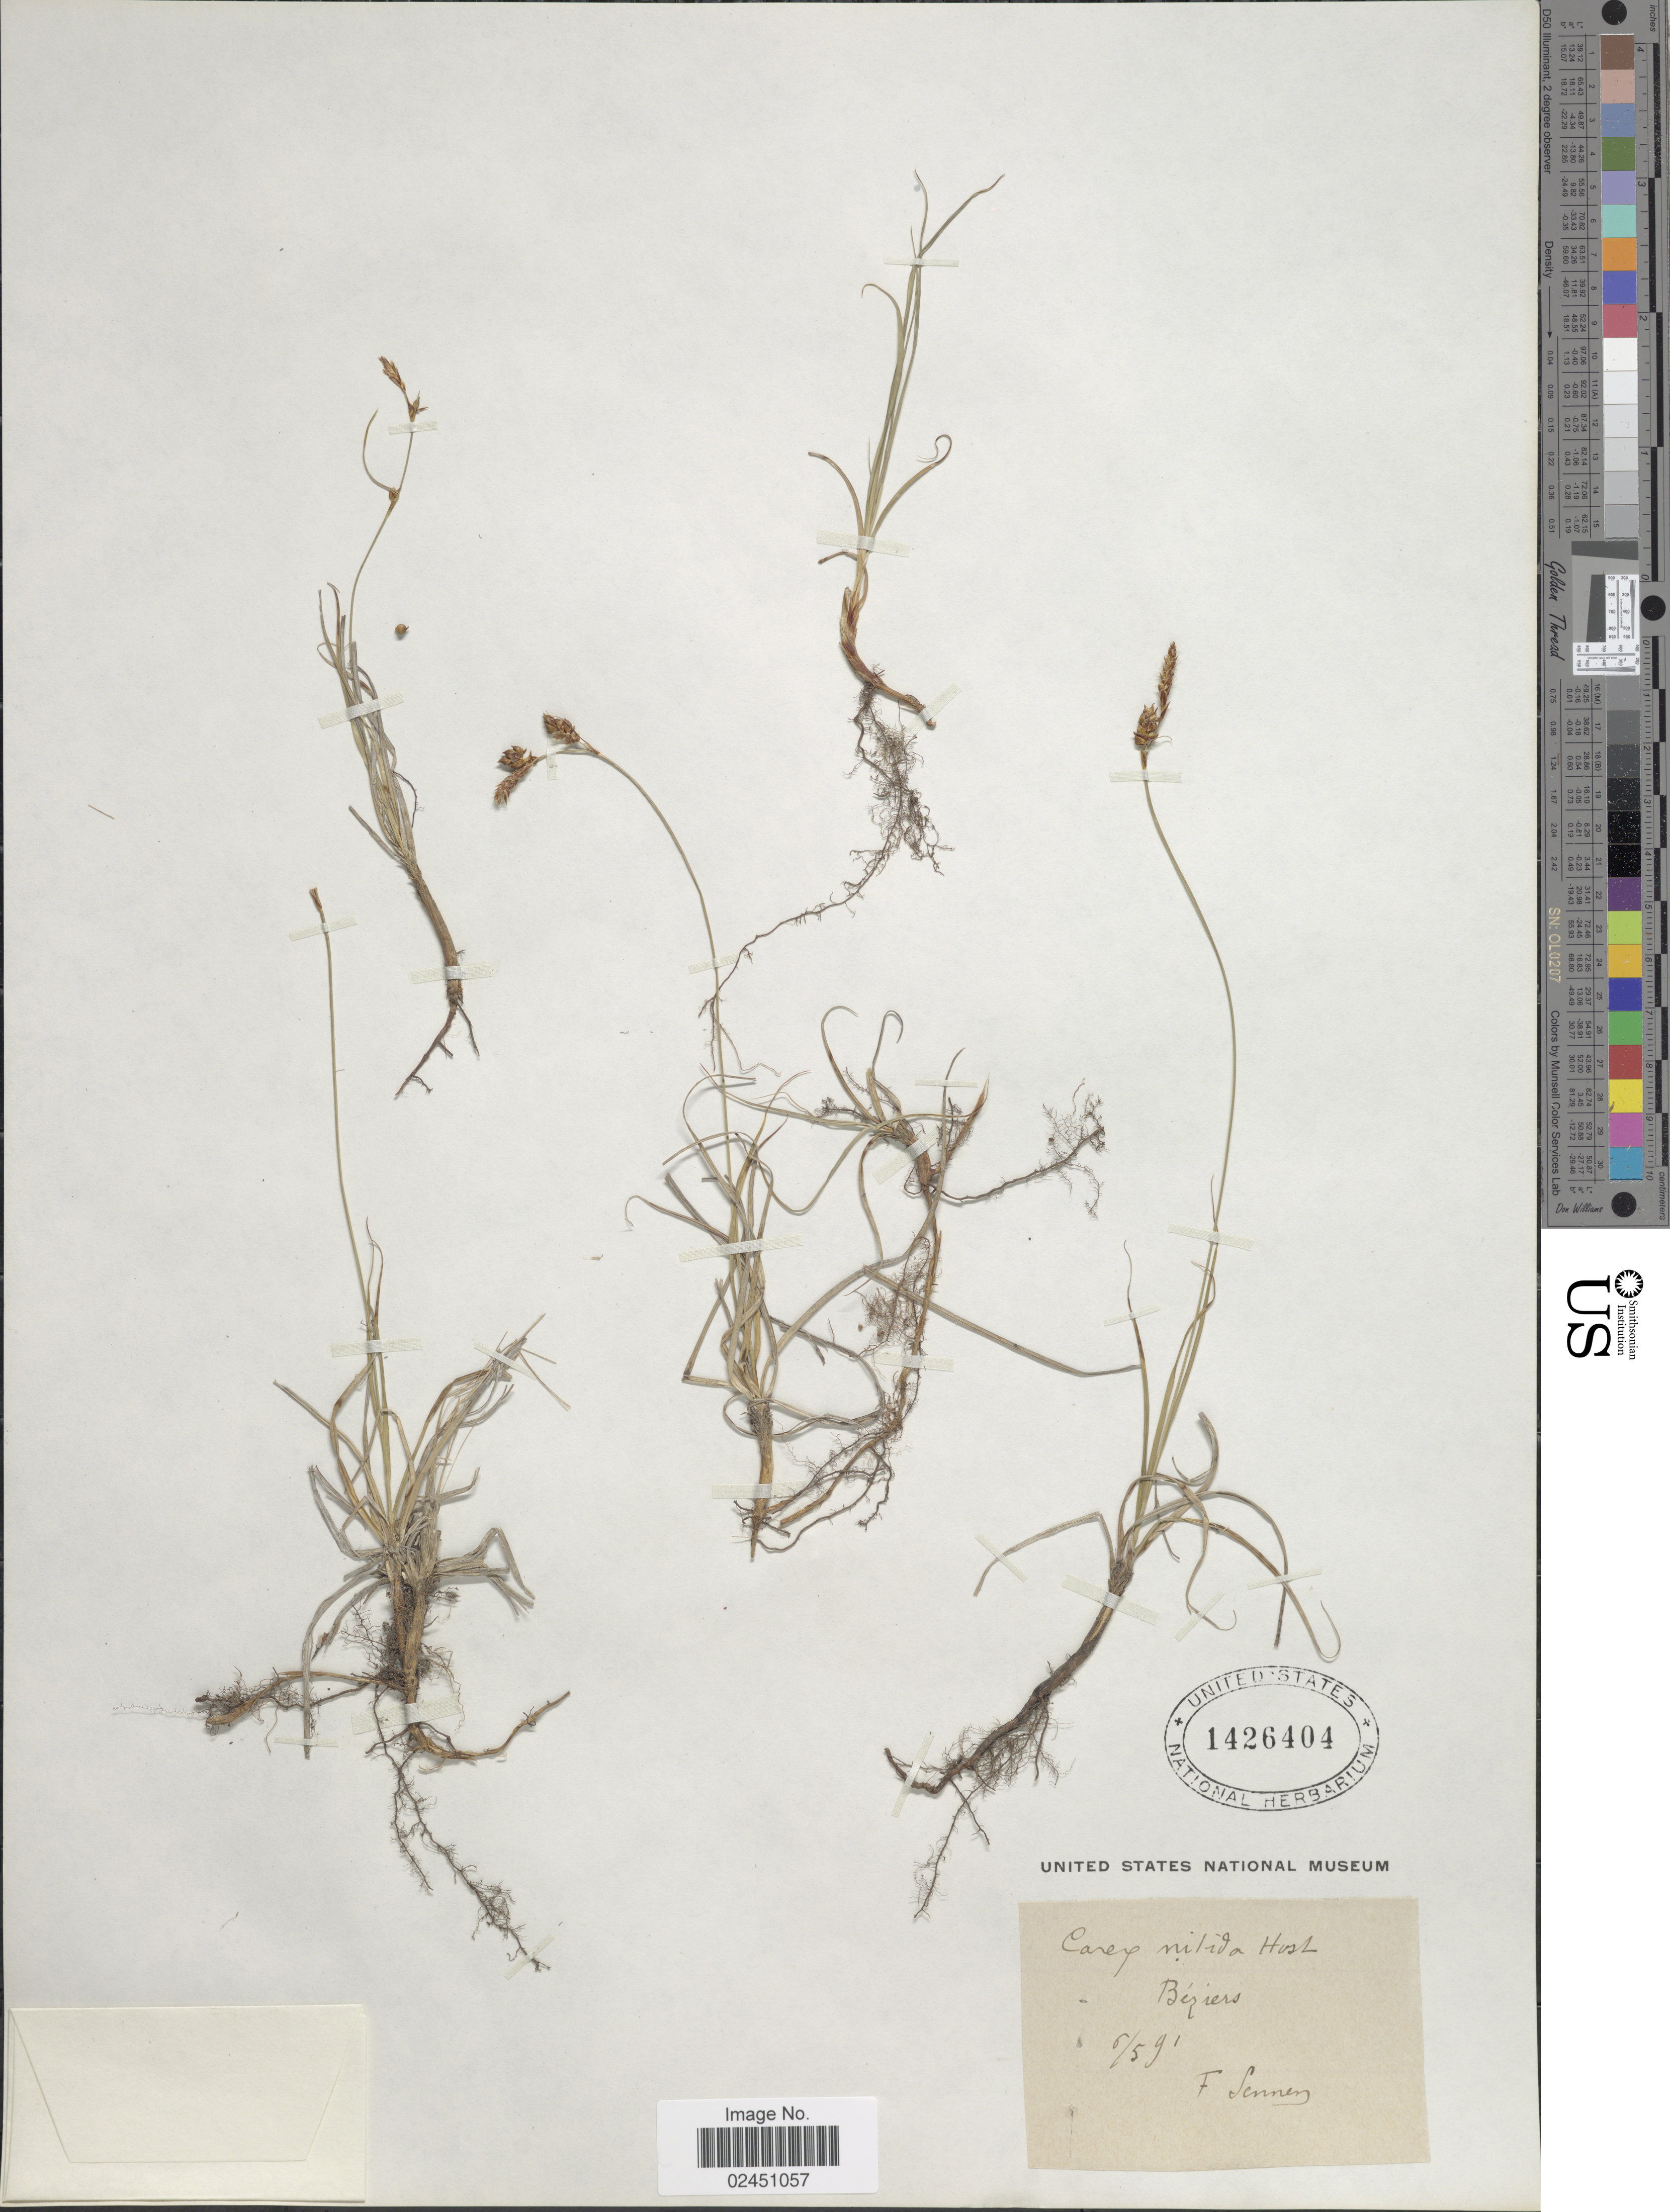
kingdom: Plantae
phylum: Tracheophyta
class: Liliopsida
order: Poales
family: Cyperaceae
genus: Carex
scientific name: Carex liparocarpos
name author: Gaudin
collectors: E. Sennen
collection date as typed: Transcribed d/m/y: 6/5/91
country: France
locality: Beziers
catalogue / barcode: US 1426404